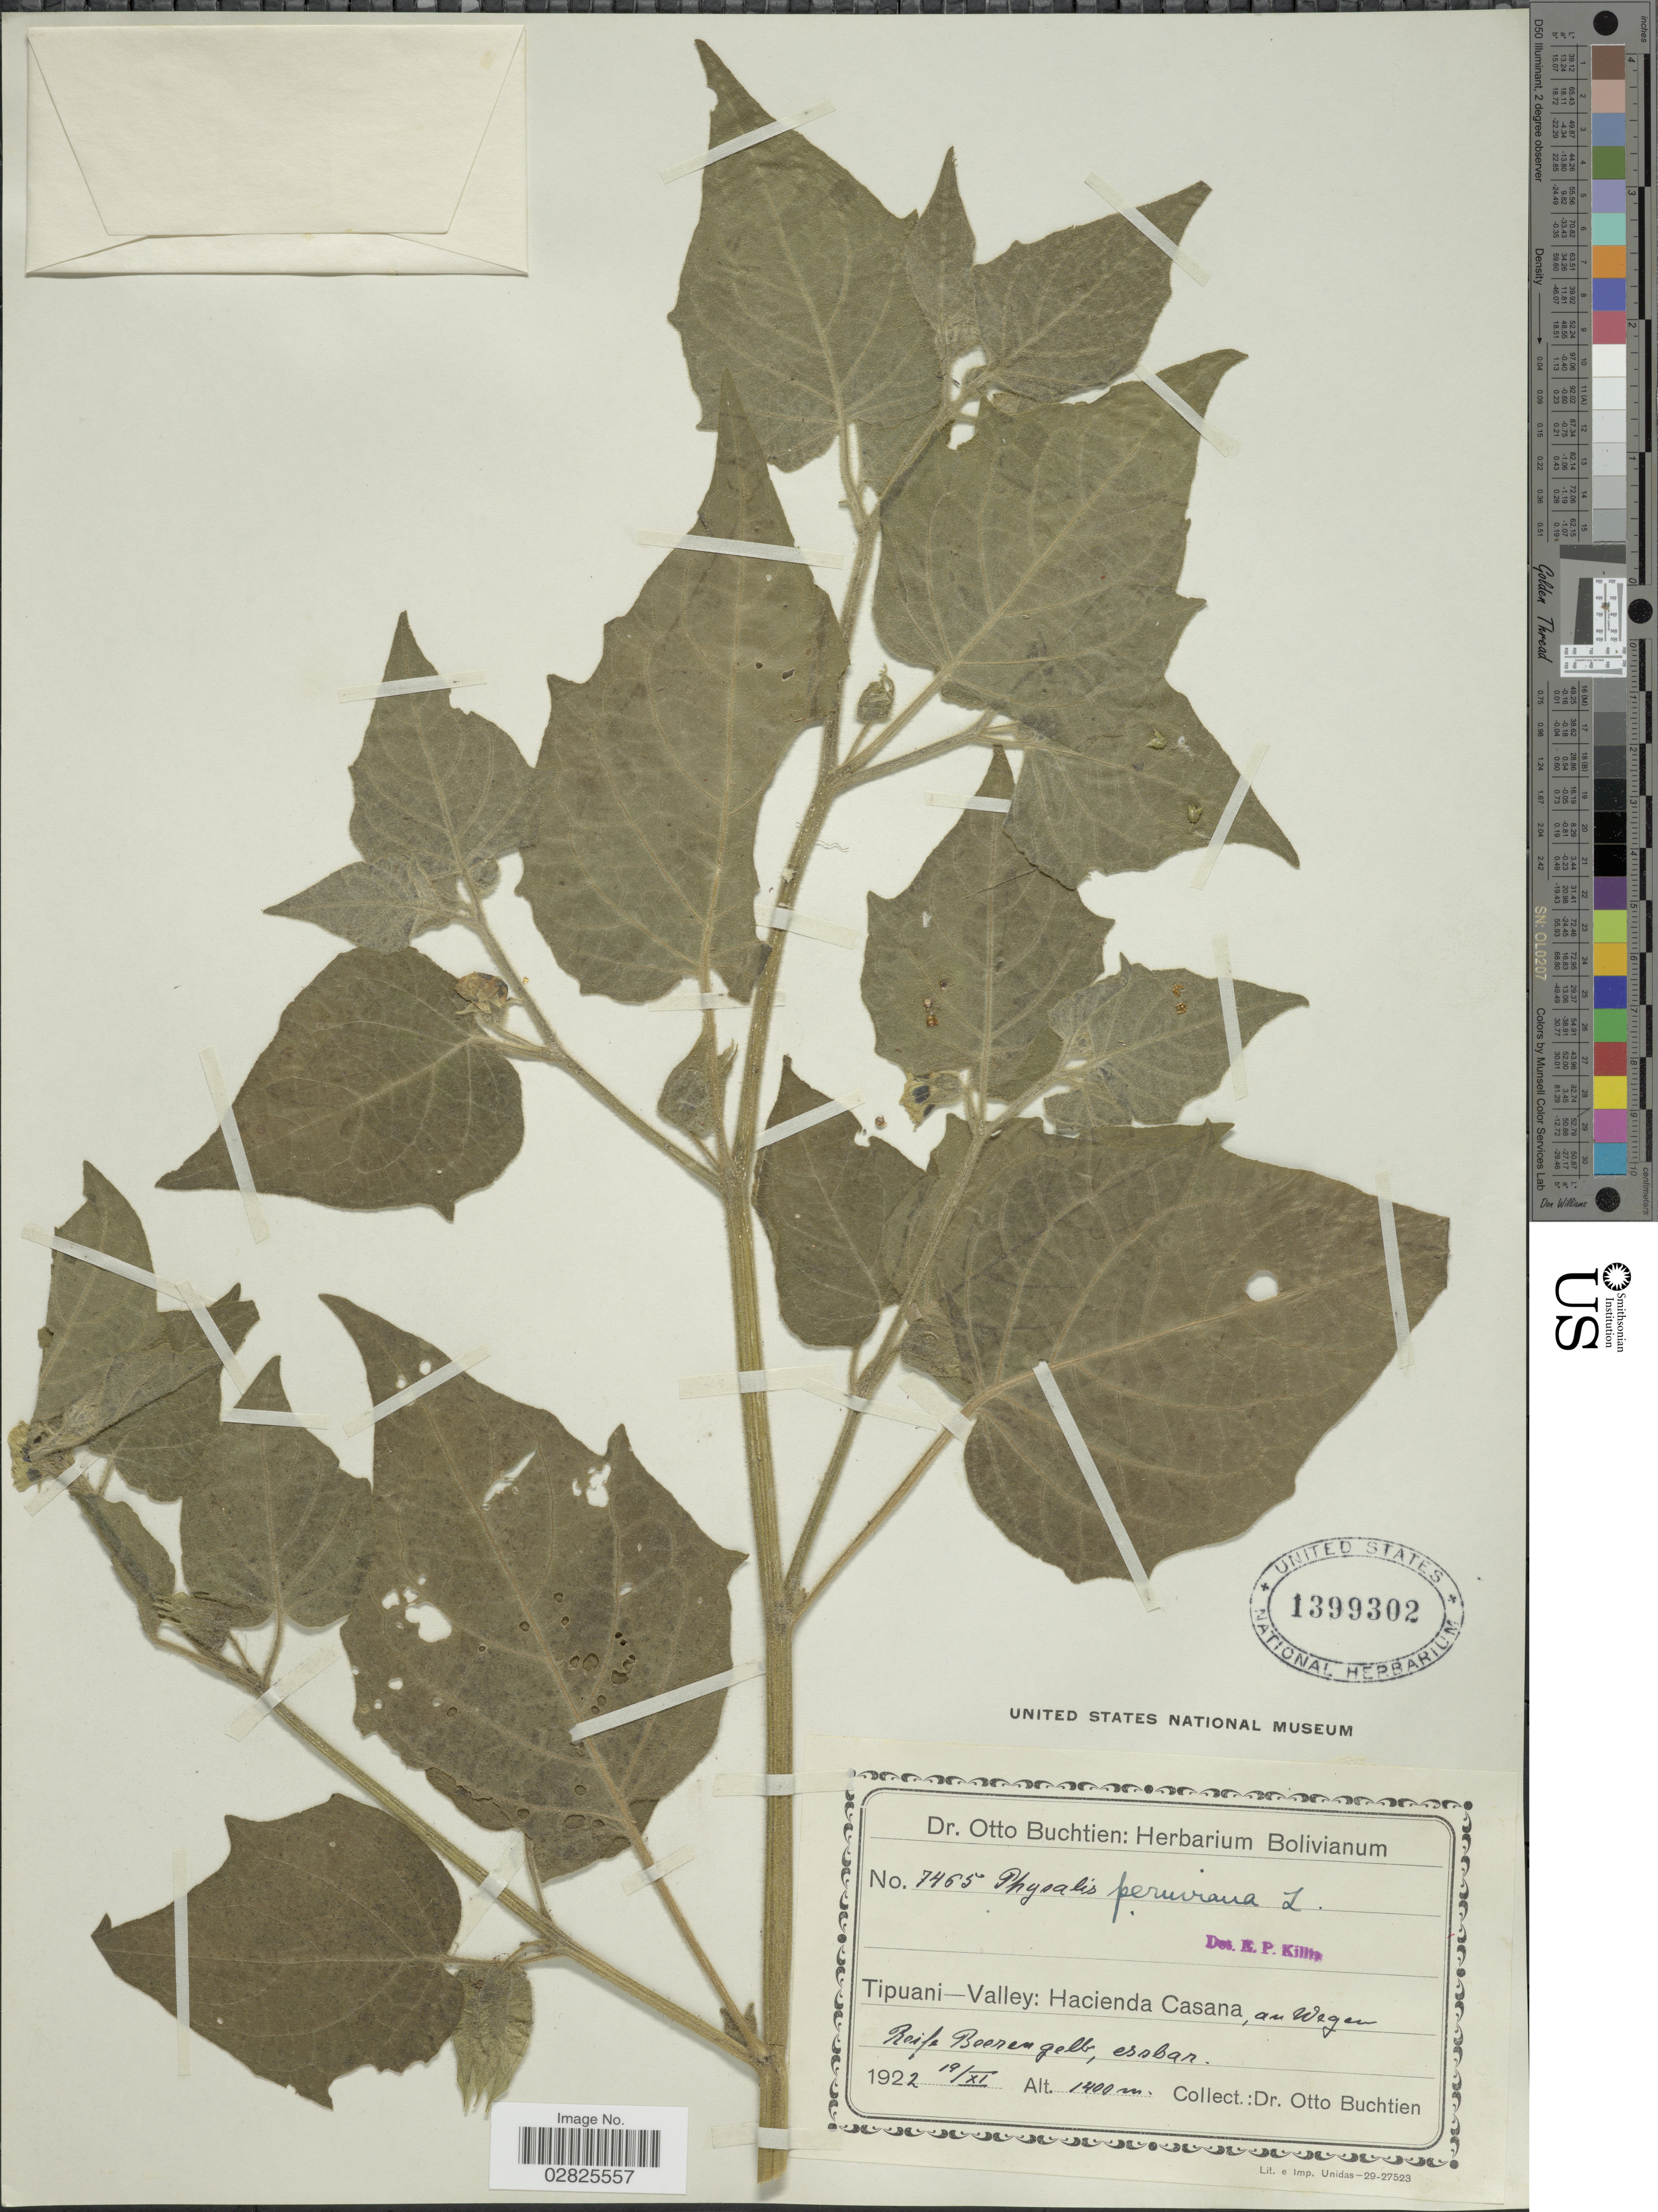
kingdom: Plantae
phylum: Tracheophyta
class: Magnoliopsida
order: Solanales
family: Solanaceae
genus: Physalis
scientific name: Physalis peruviana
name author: L.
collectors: O. Buchtien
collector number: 7465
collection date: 1922-11-19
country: Bolivia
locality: Tipuani-Valley: Hacienda Casana, am Wegen.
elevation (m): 1400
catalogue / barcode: US 1399302